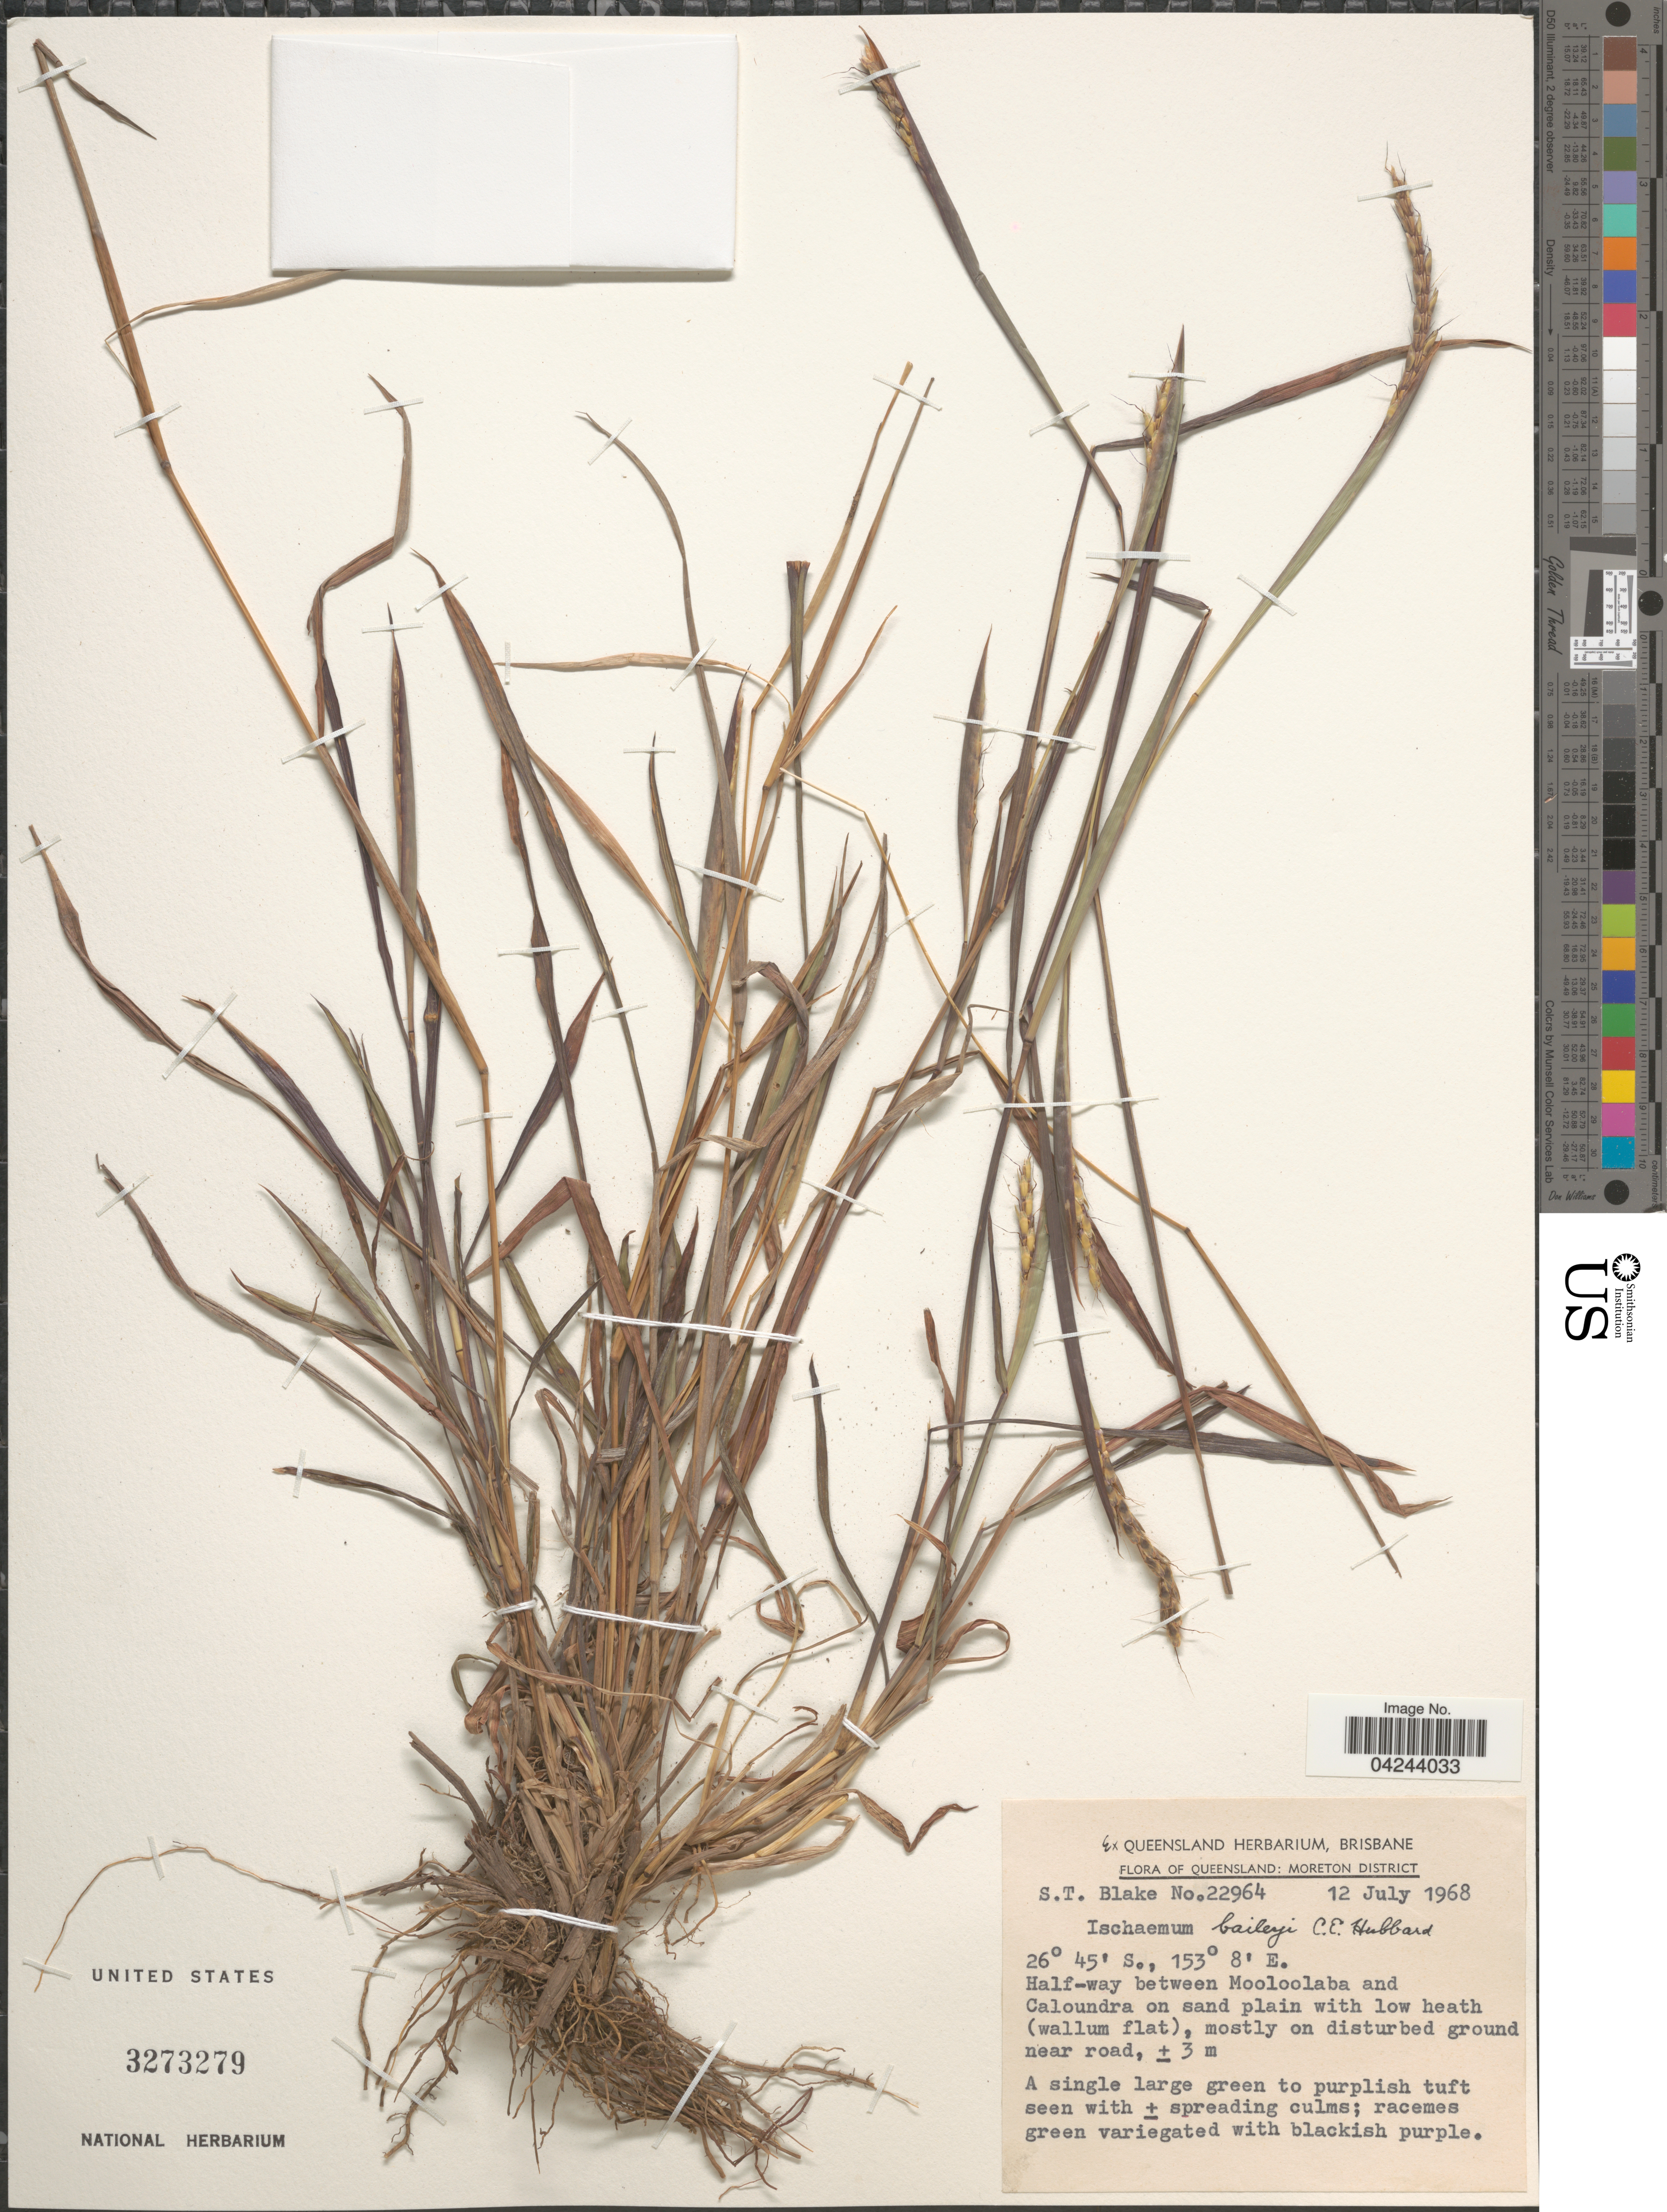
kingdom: Plantae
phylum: Tracheophyta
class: Liliopsida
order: Poales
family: Poaceae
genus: Ischaemum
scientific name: Ischaemum fragile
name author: R. Br.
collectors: S. T. Blake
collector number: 22964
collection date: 1968-07-12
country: Australia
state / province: Queensland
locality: Moreton District. Half-way between Mooloolaba and Caloundra on sand plain.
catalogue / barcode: US 3273279